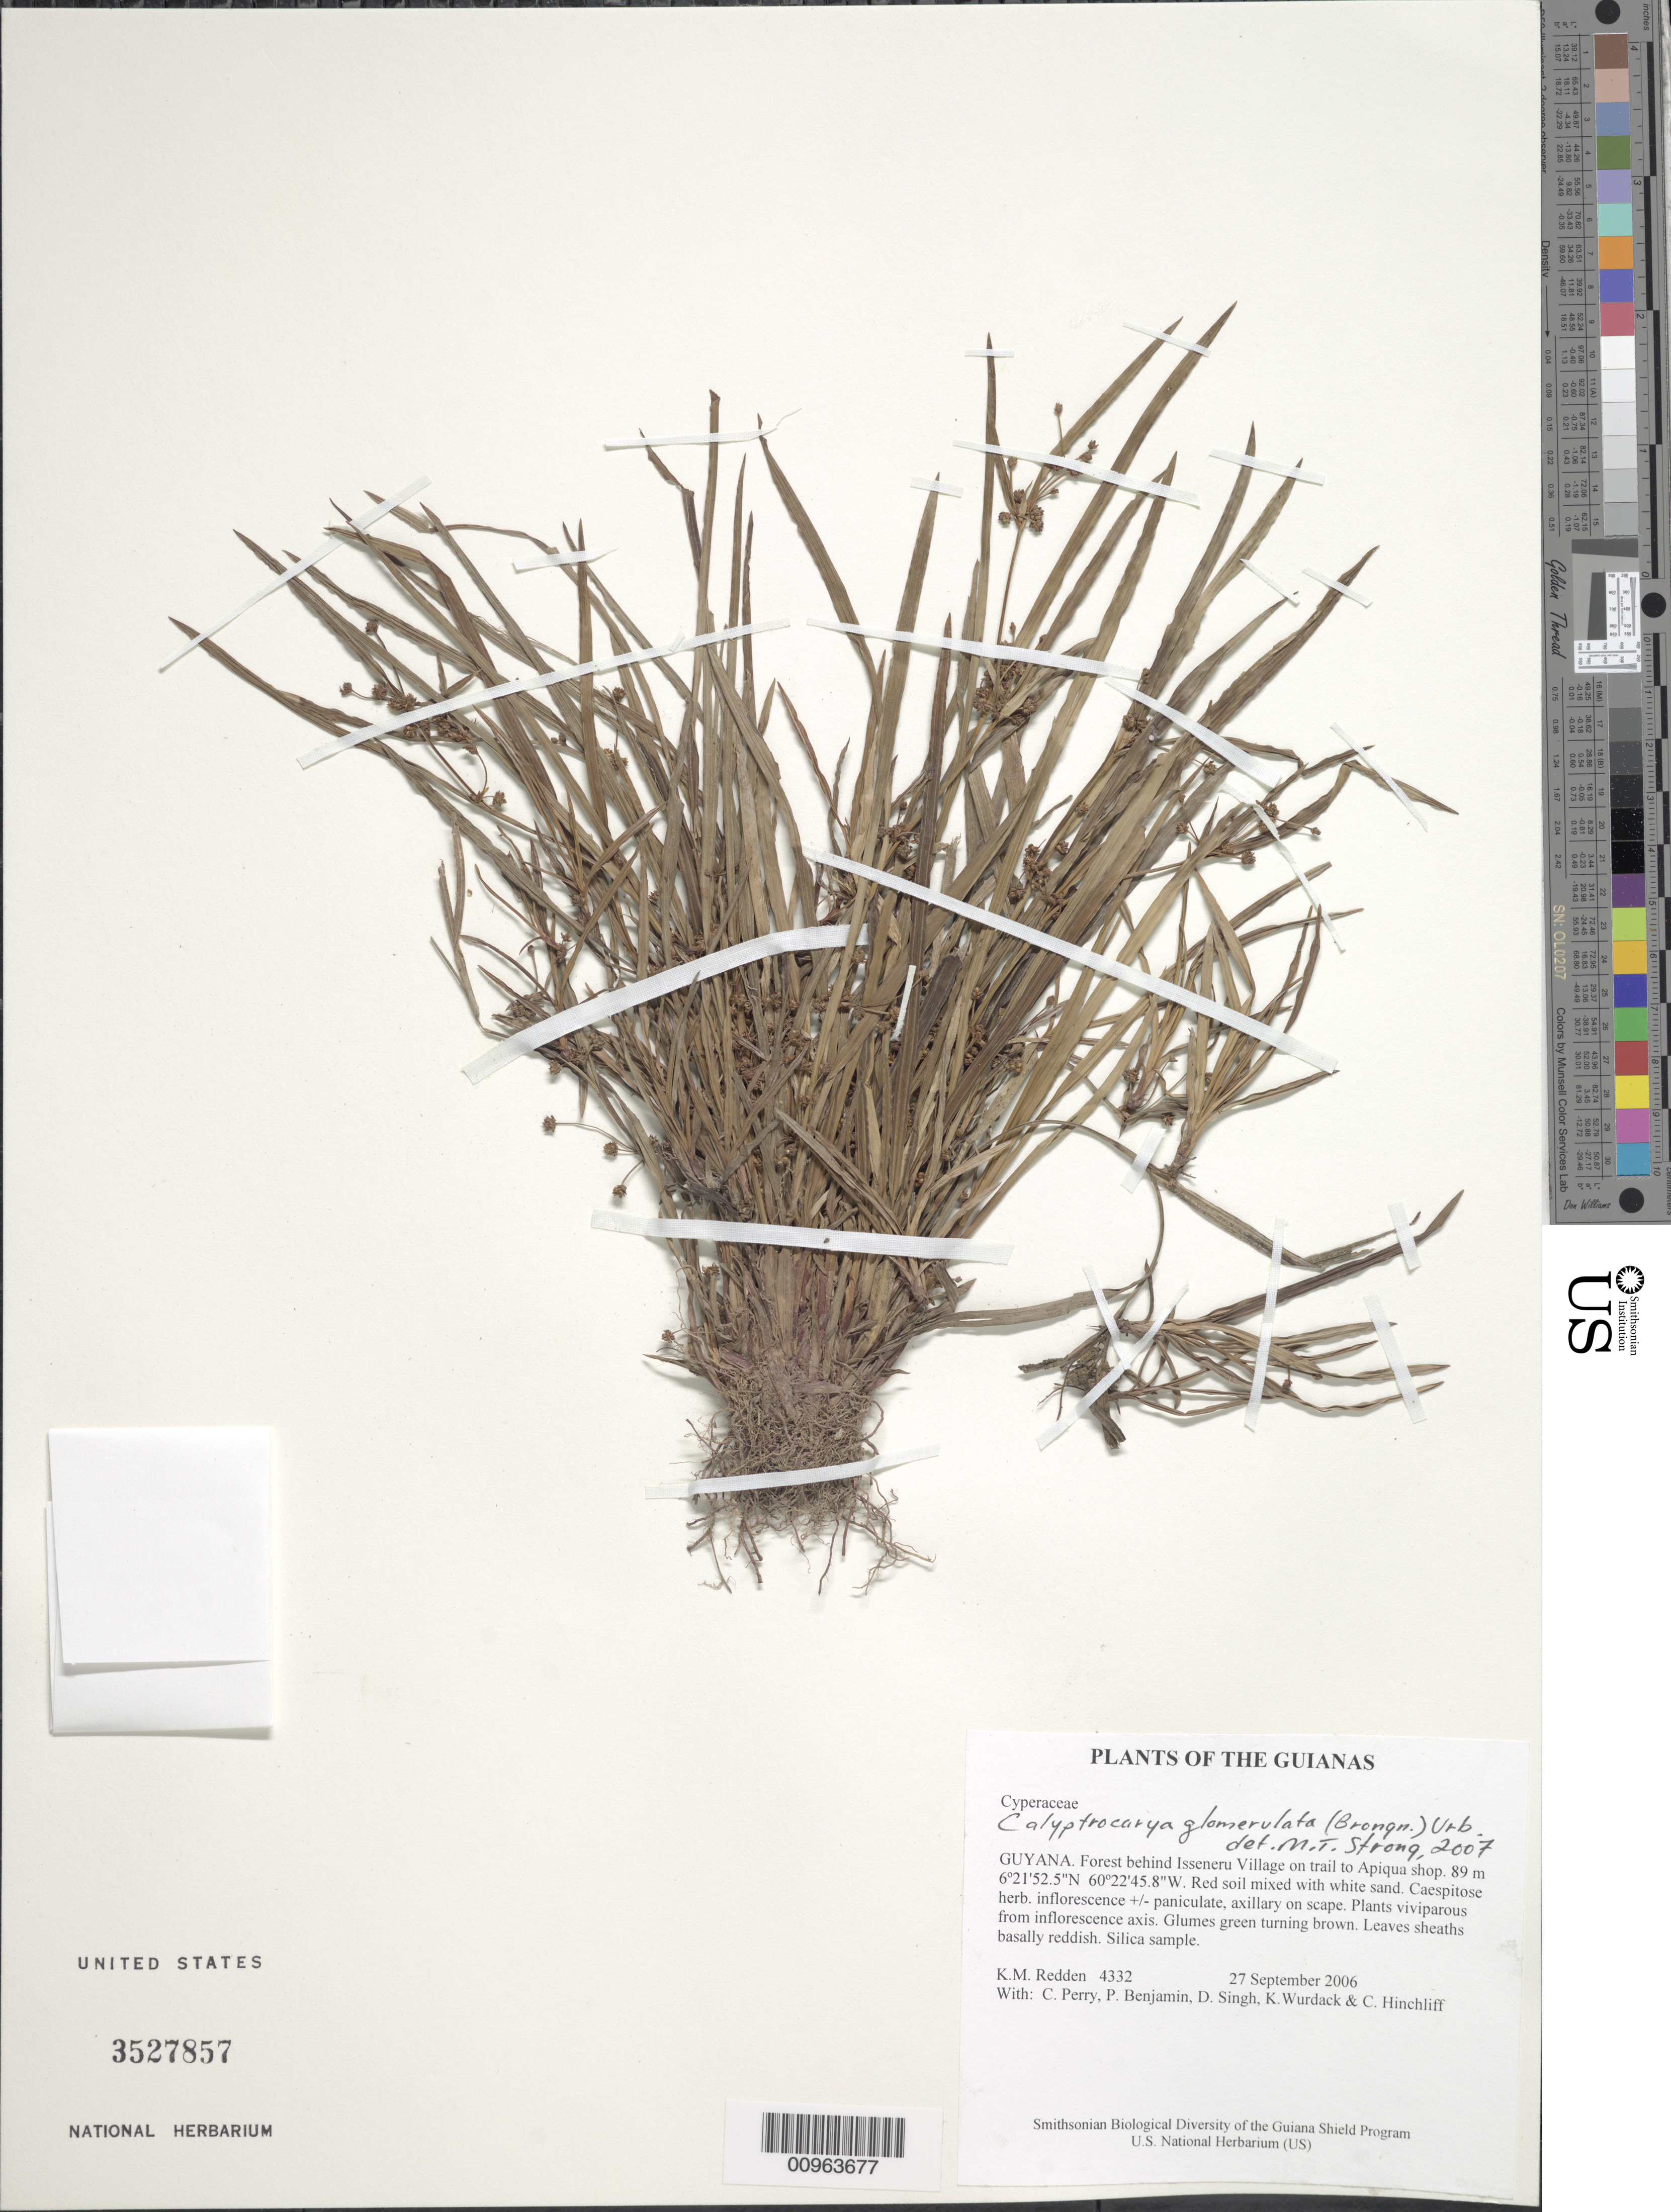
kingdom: Plantae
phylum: Tracheophyta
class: Liliopsida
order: Poales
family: Cyperaceae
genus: Calyptrocarya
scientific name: Calyptrocarya glomerulata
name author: (Brongn.) Urb.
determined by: Strong, M. T., (US), Smithsonian Institution - National Museum of Natural History (UNITED STATES)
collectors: K. M. Redden, C. Perry, P. Benjamin, D. Singh, K. Wurdack & C. E. Hinchliff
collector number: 4332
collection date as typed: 27 September 2006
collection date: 2006-09-27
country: Guyana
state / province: Cuyuni-Mazaruni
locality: Forest behind Isseneru Village on trail to Apiqua shop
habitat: Red soil mixed with white sand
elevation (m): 89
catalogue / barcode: US 3527857